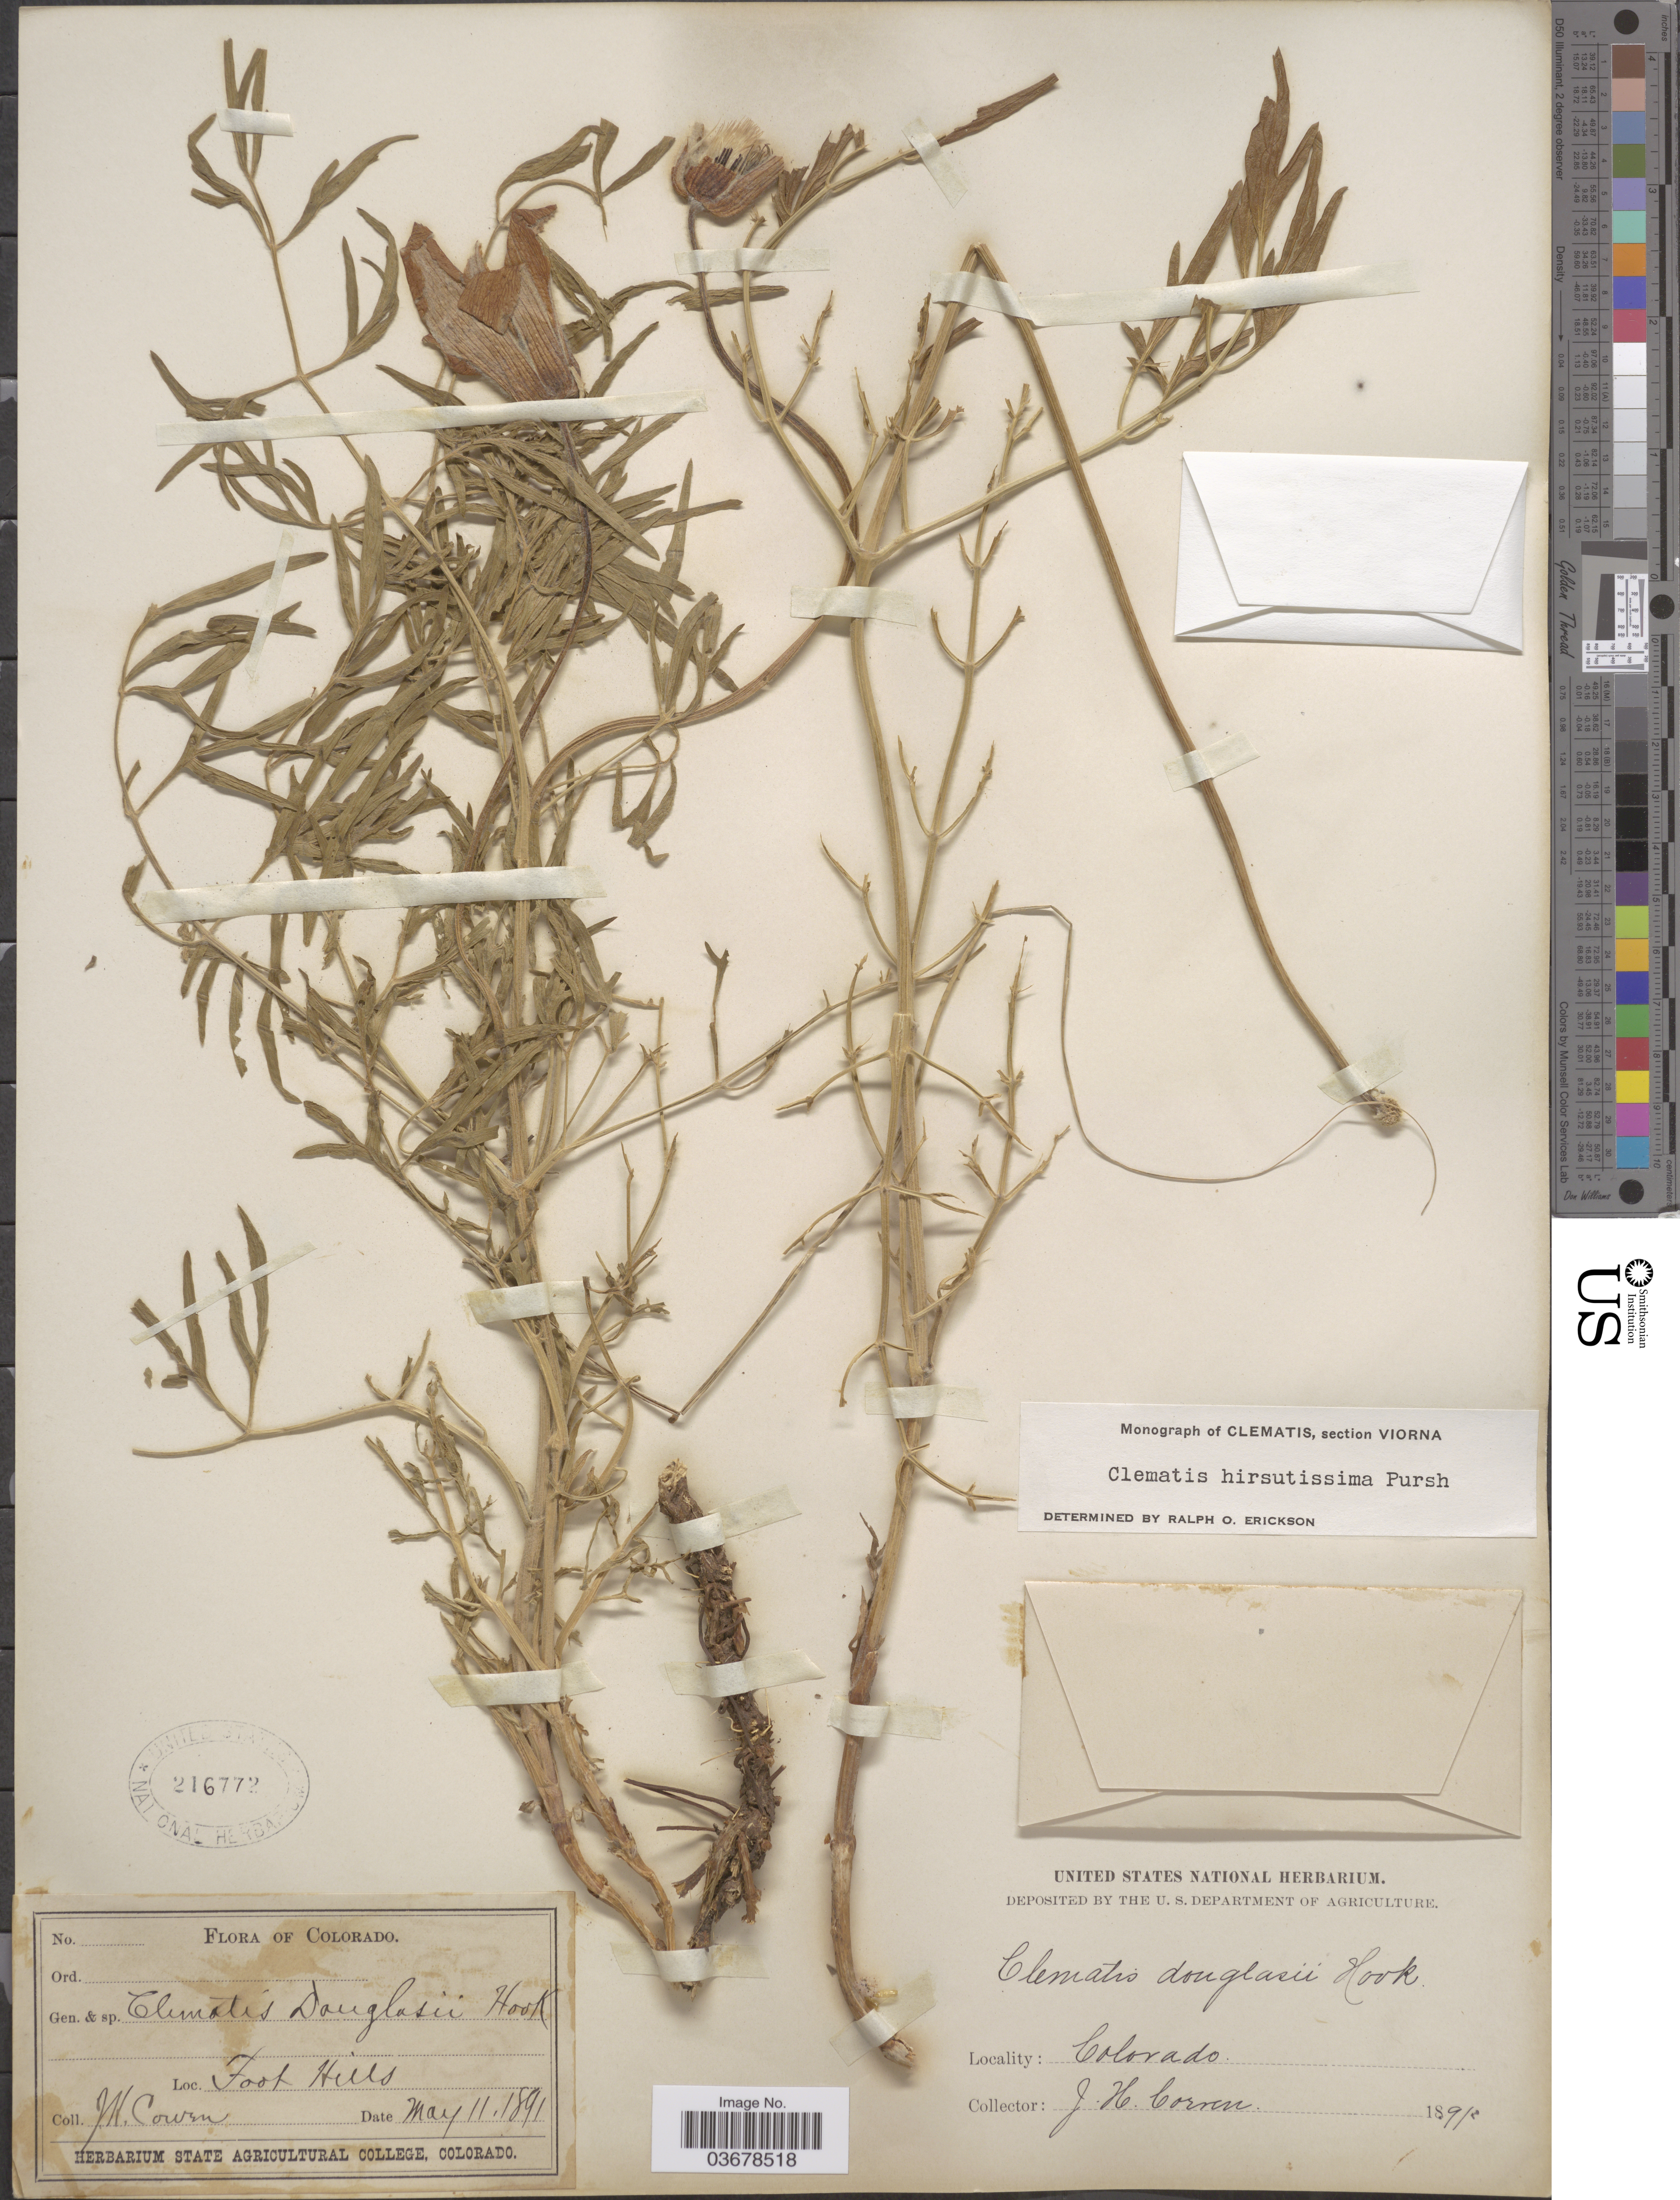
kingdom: Plantae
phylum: Tracheophyta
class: Magnoliopsida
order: Ranunculales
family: Ranunculaceae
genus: Clematis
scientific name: Clematis viorna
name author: L.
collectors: J. H. Cowen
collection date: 1891-05-11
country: United States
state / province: Colorado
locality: Foot hills.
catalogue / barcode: US 216772